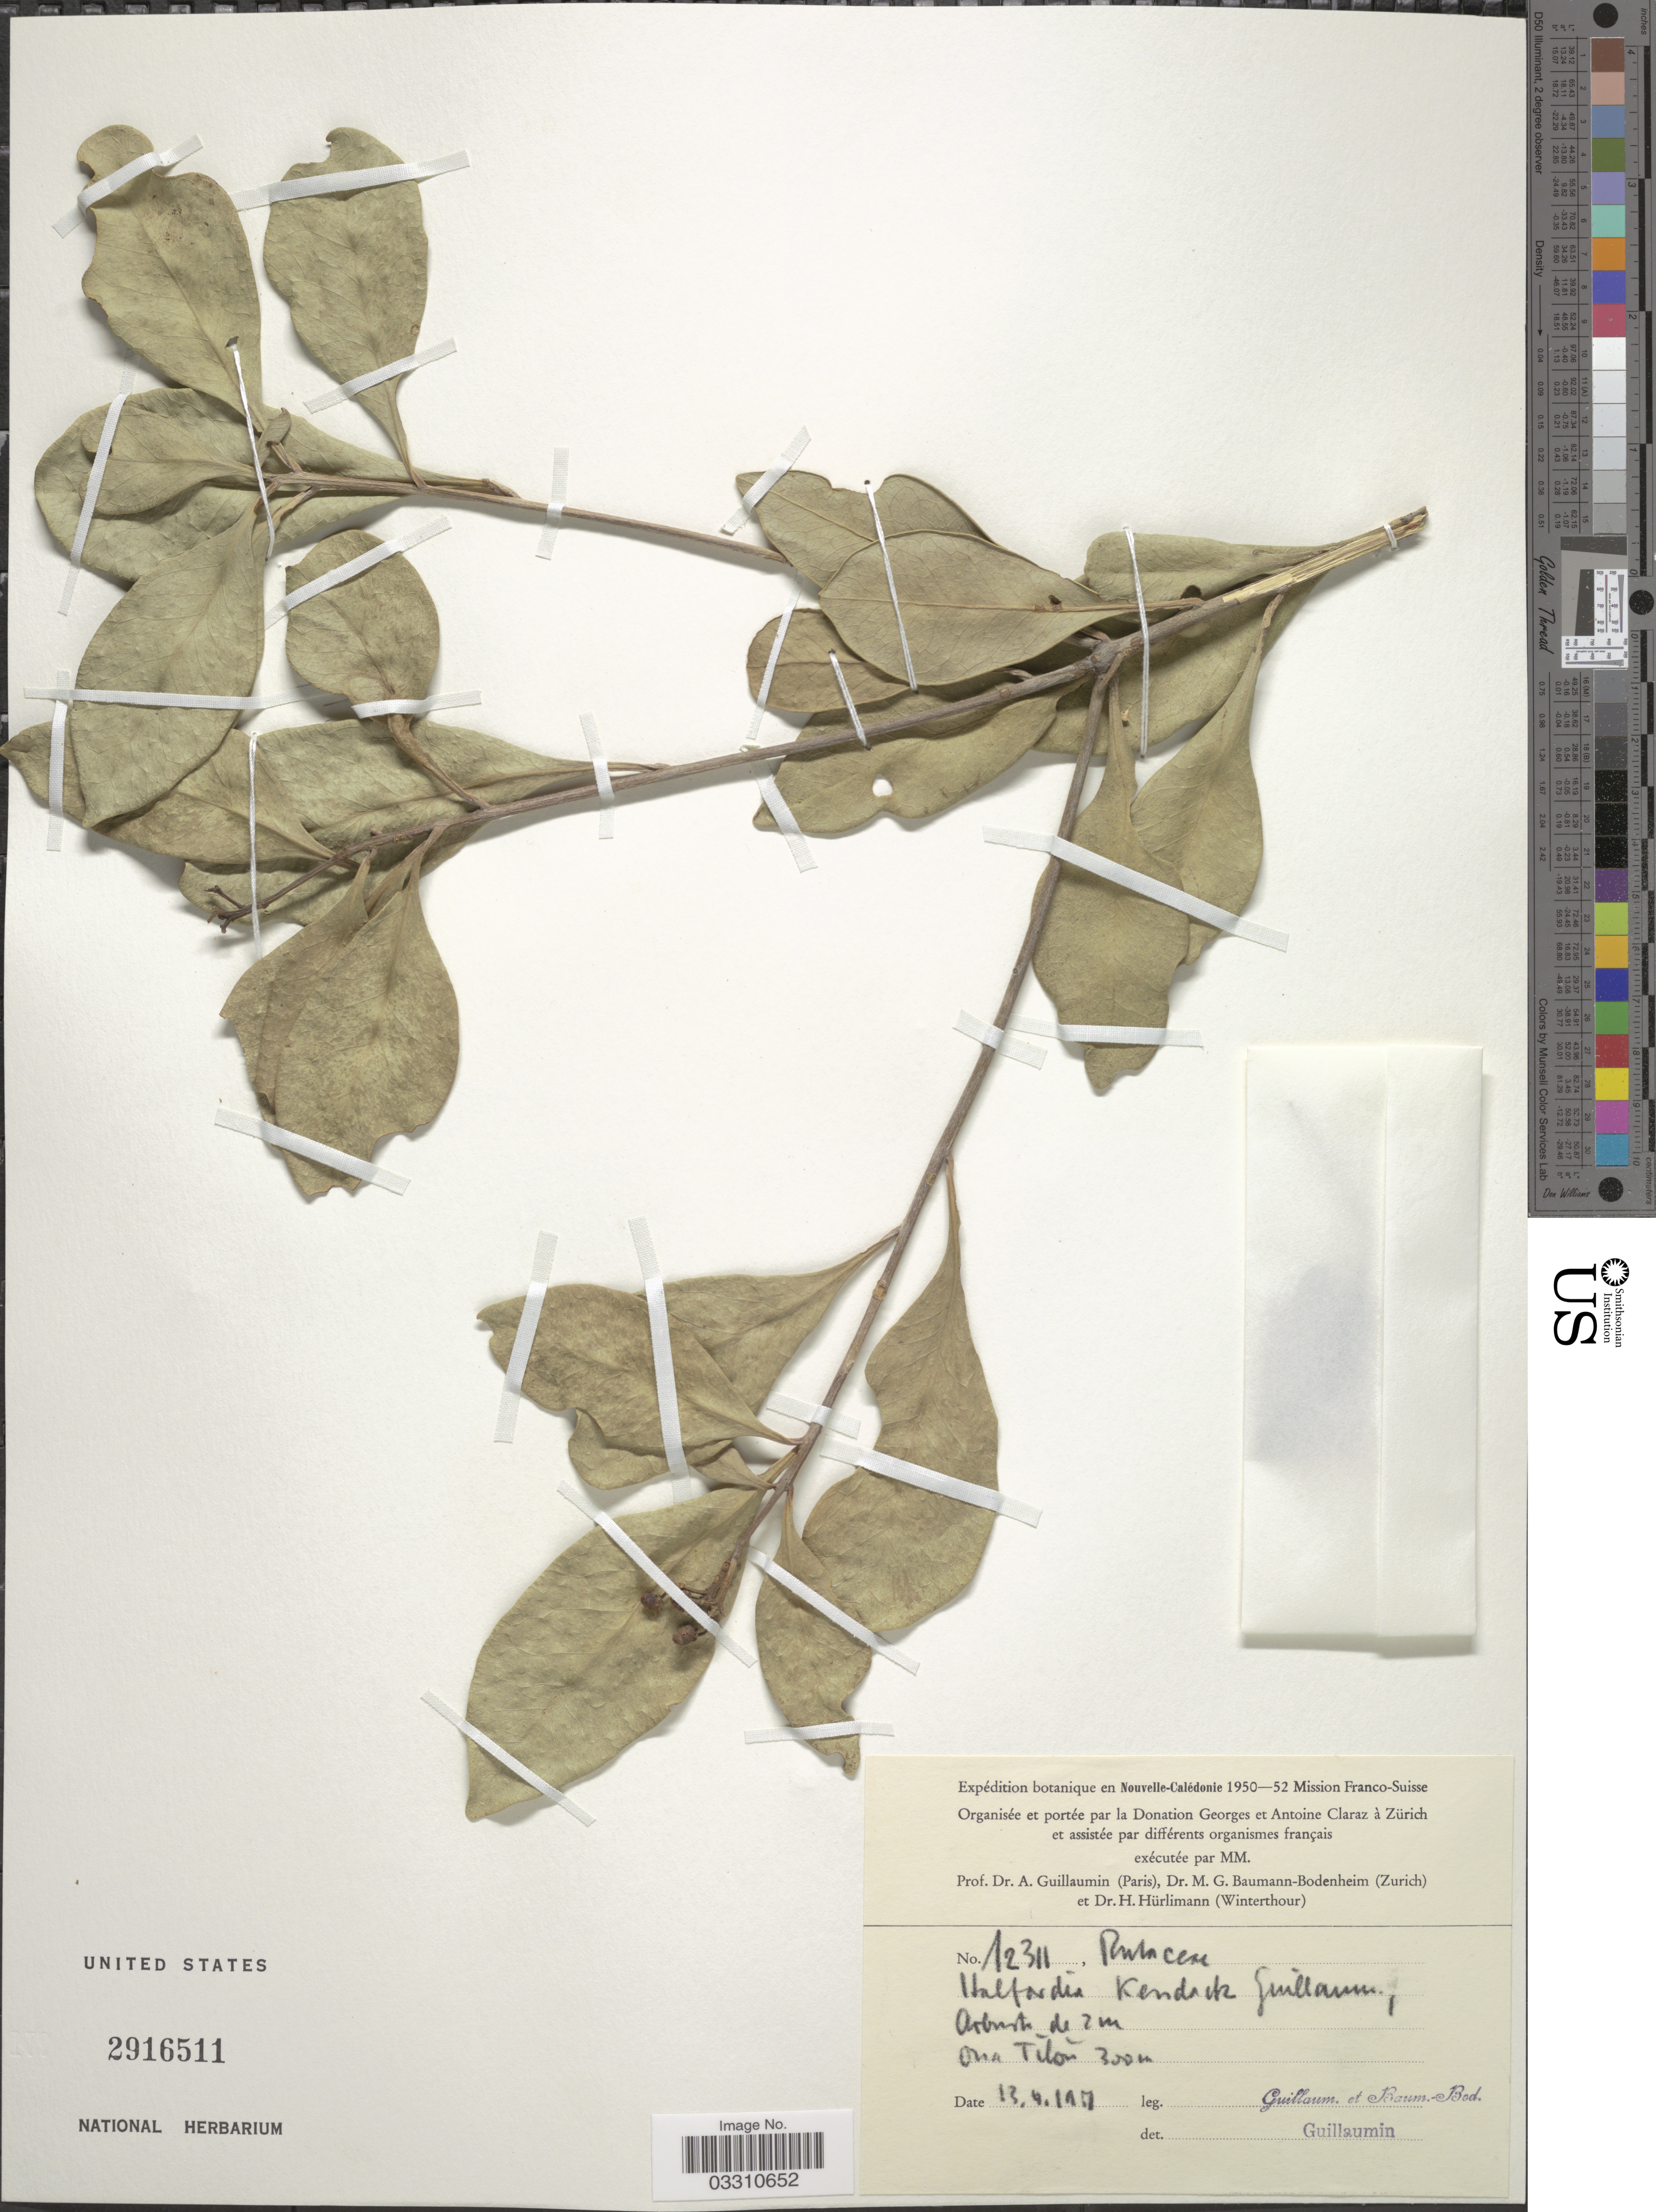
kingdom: Plantae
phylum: Tracheophyta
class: Magnoliopsida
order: Sapindales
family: Rutaceae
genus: Halfordia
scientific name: Halfordia kendack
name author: (Montrouz.) Guillaumin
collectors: A. Guillaumin & M. G. Baumann-Bodenheim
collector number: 12311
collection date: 1951-04-13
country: New Caledonia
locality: NouvelleCalédonie. Ona Tilón.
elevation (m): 300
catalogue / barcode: US 2916511